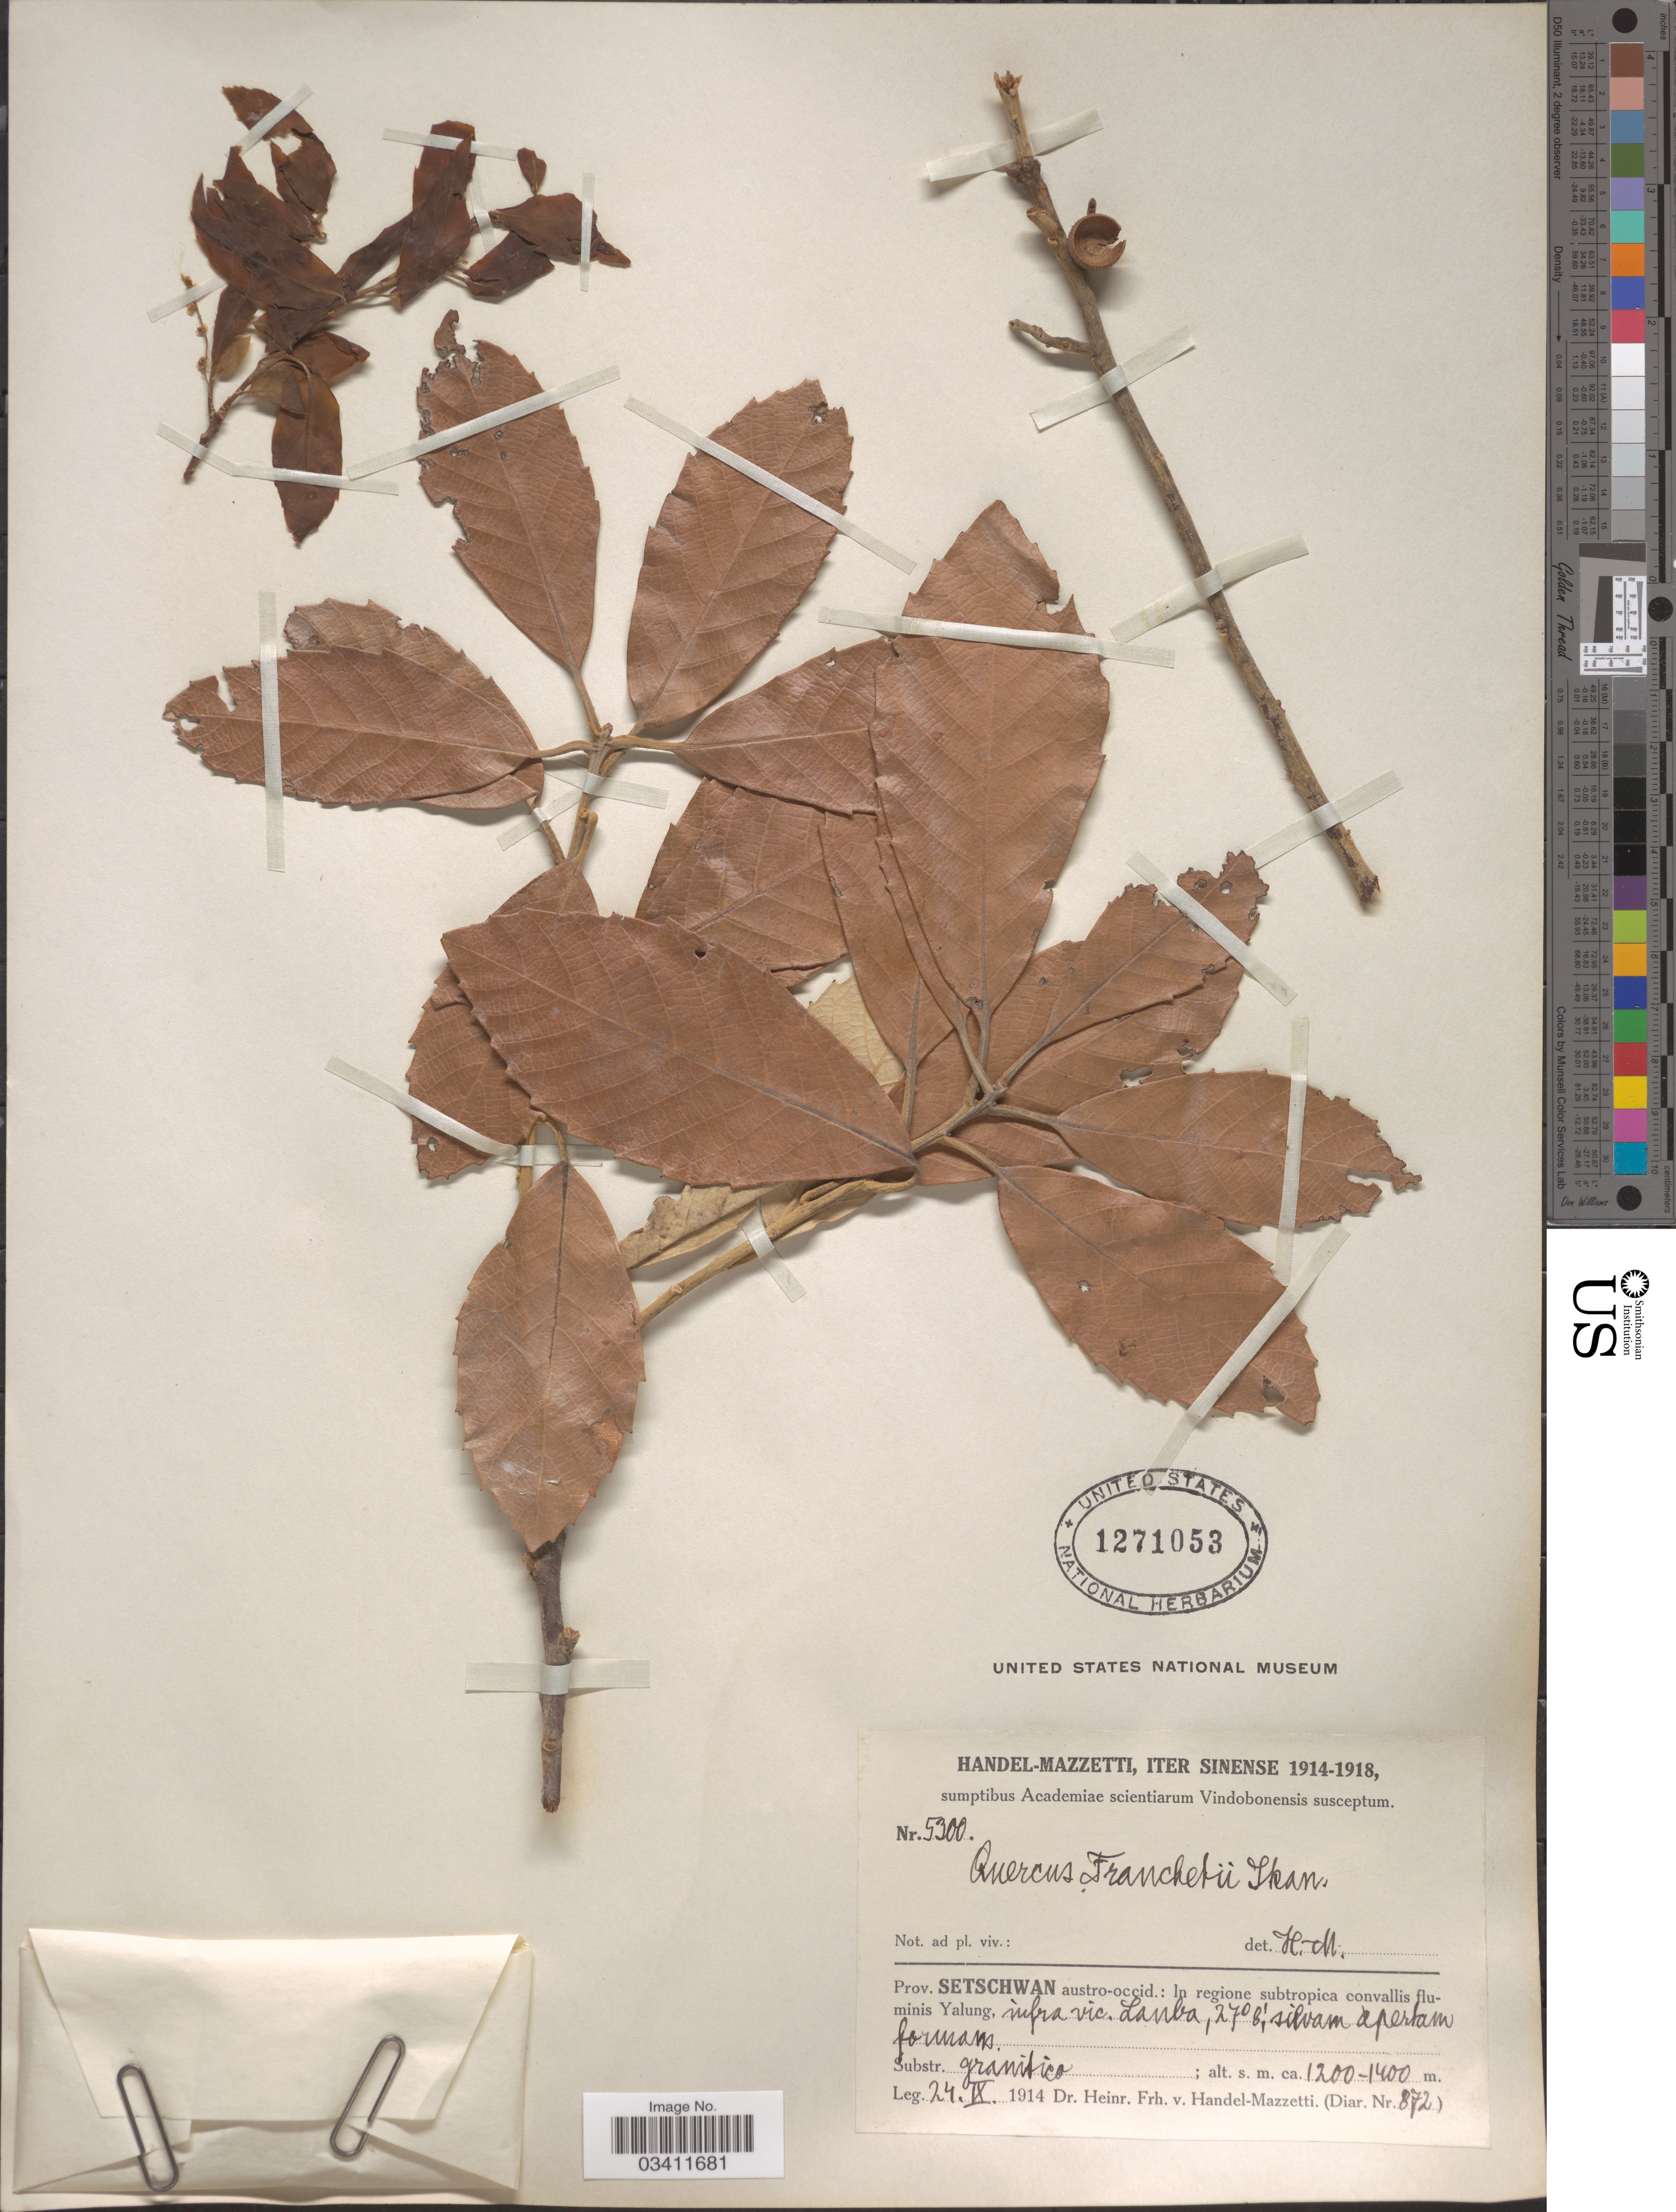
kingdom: Plantae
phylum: Tracheophyta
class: Magnoliopsida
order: Fagales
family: Fagaceae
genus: Quercus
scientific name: Quercus franchetii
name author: Skan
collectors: H. Handel-Mazzetti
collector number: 5300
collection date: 1914-09-24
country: China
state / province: Sichuan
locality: Sinense. Prov. Setschwan austro-occid.: In regione subtropica convallis fluminis Yalung, infra vic. Lanba.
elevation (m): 1200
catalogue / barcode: US 1271053